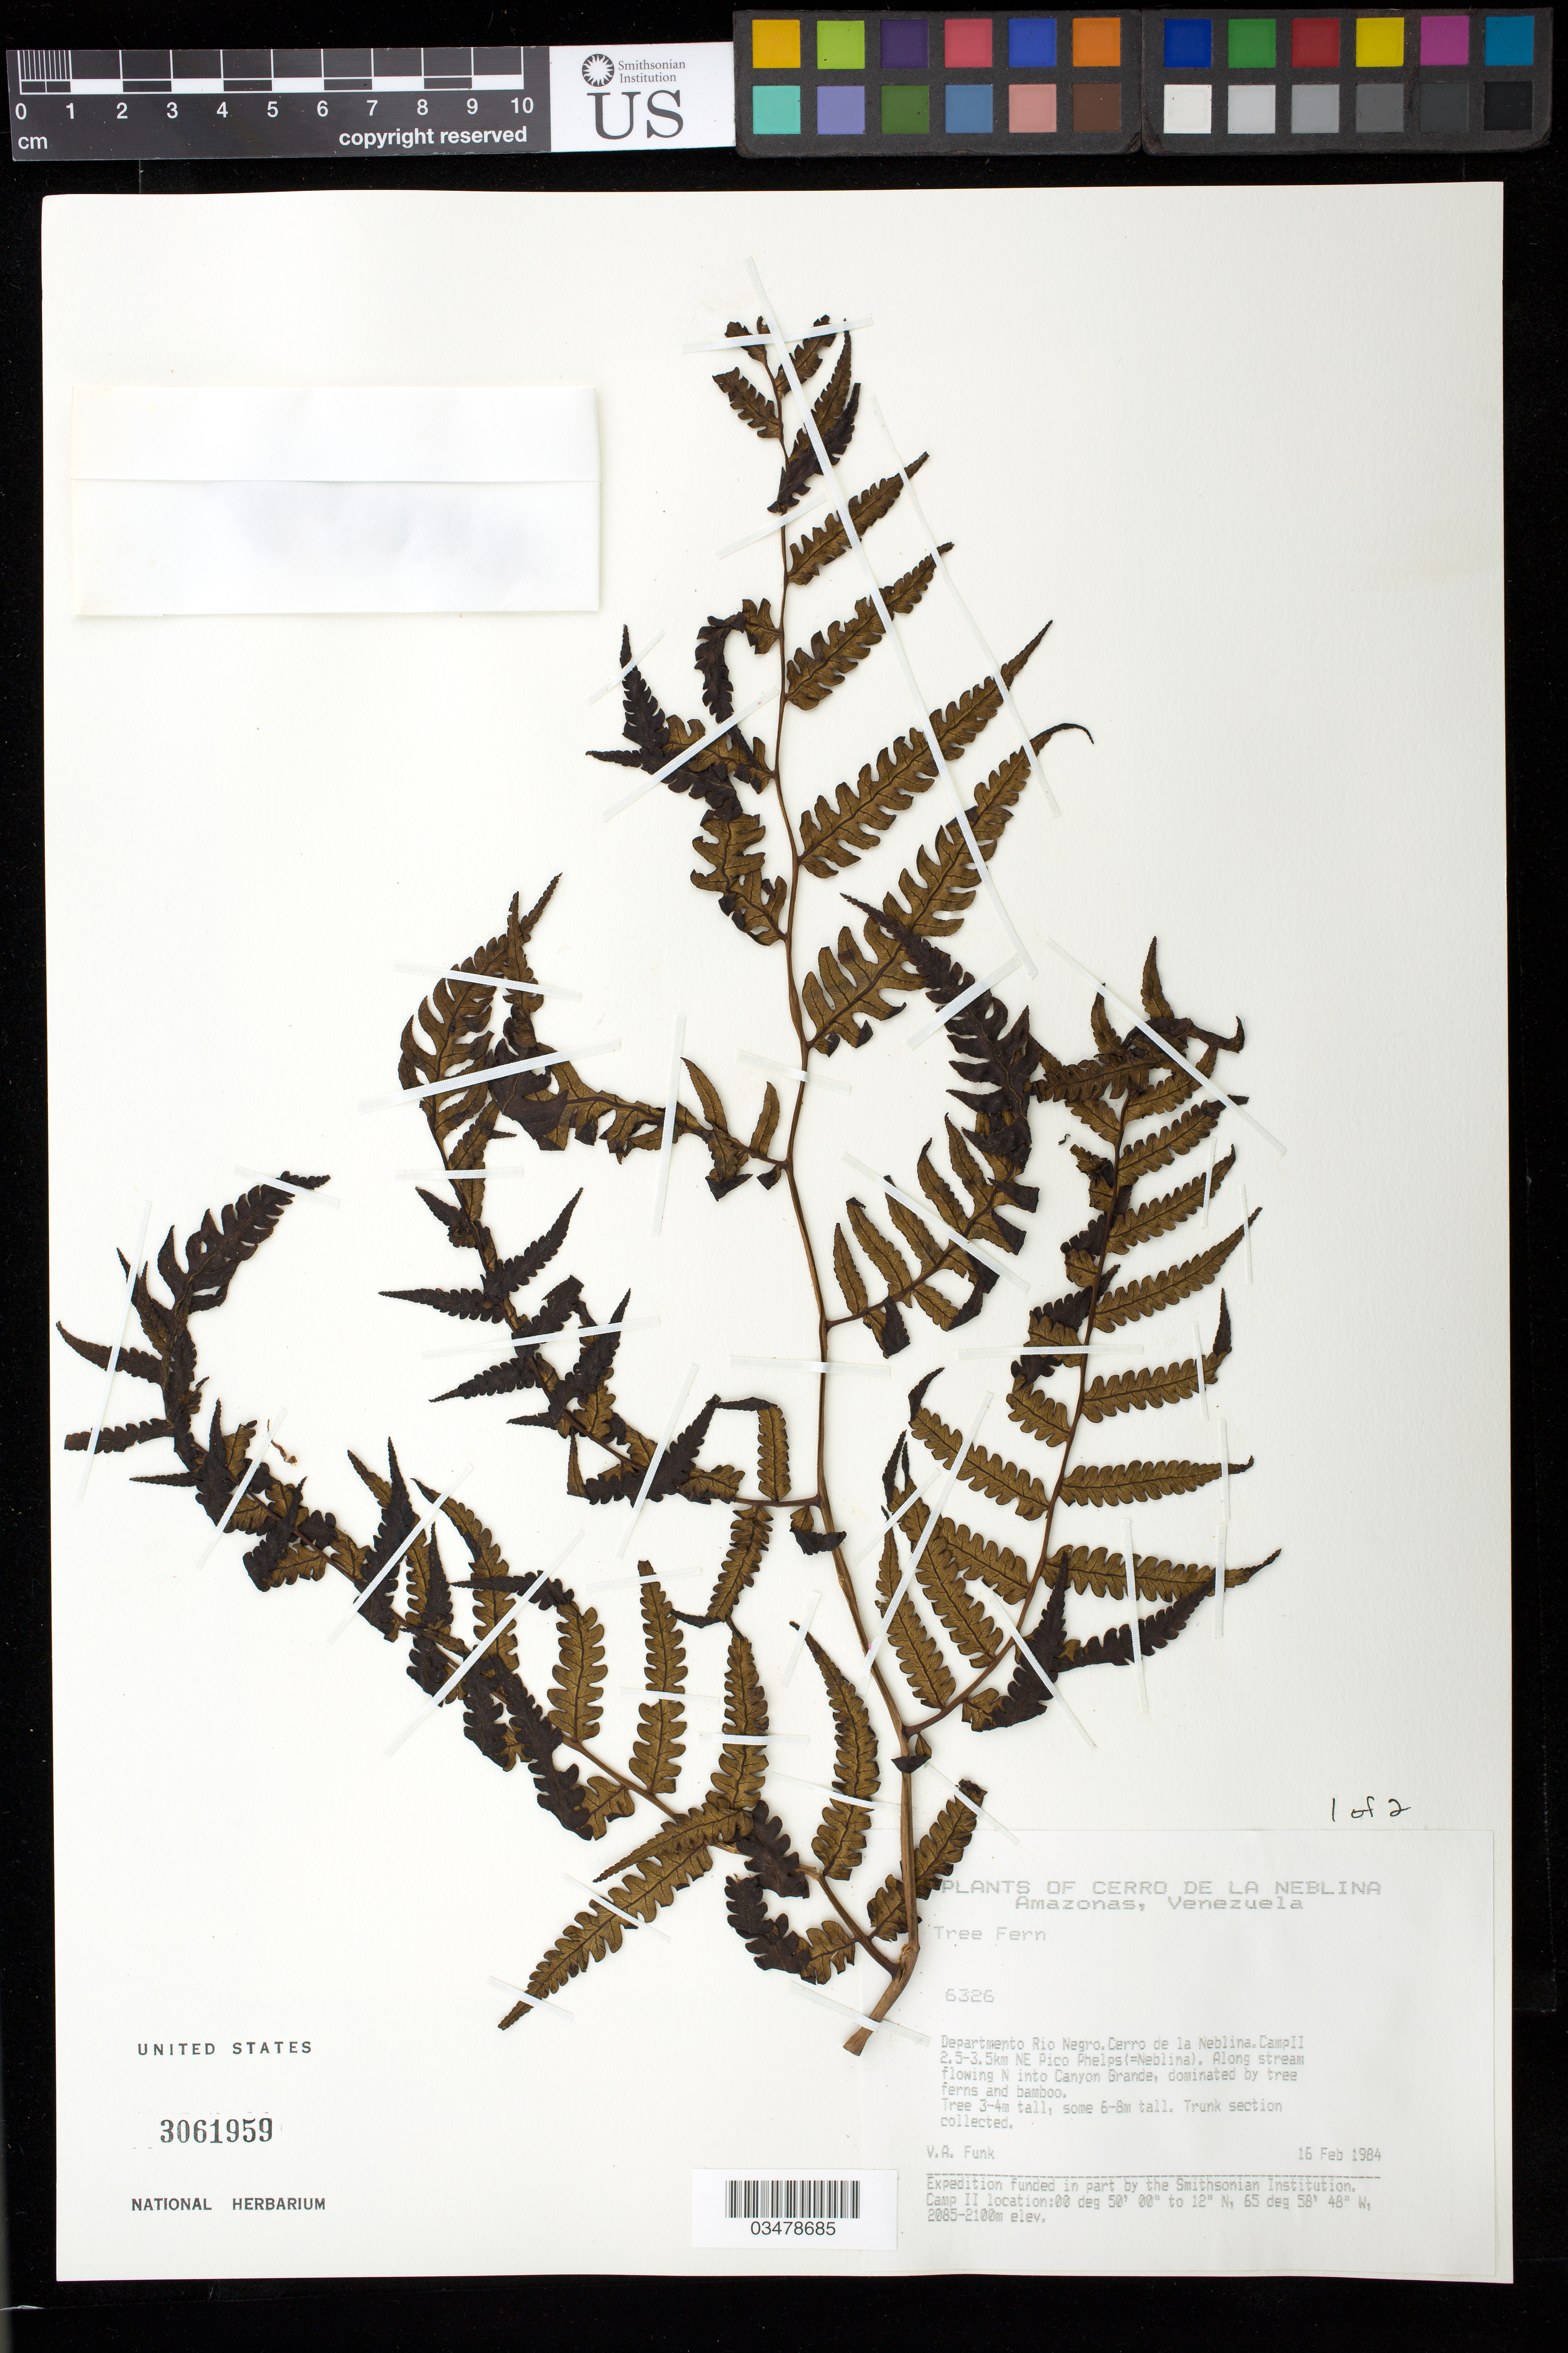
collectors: V. Funk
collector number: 6326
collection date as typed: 16-Feb-84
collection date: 1984-02-16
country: Venezuela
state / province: Amazonas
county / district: Río Negro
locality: Cerro de la Neblina, Camp II 2.5-3.5 km NE Pico Phelps (=Neblina)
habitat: Along stream flowing N into Canyon Grande, dominated by tree ferns and bamboo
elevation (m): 2085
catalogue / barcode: US 3061959